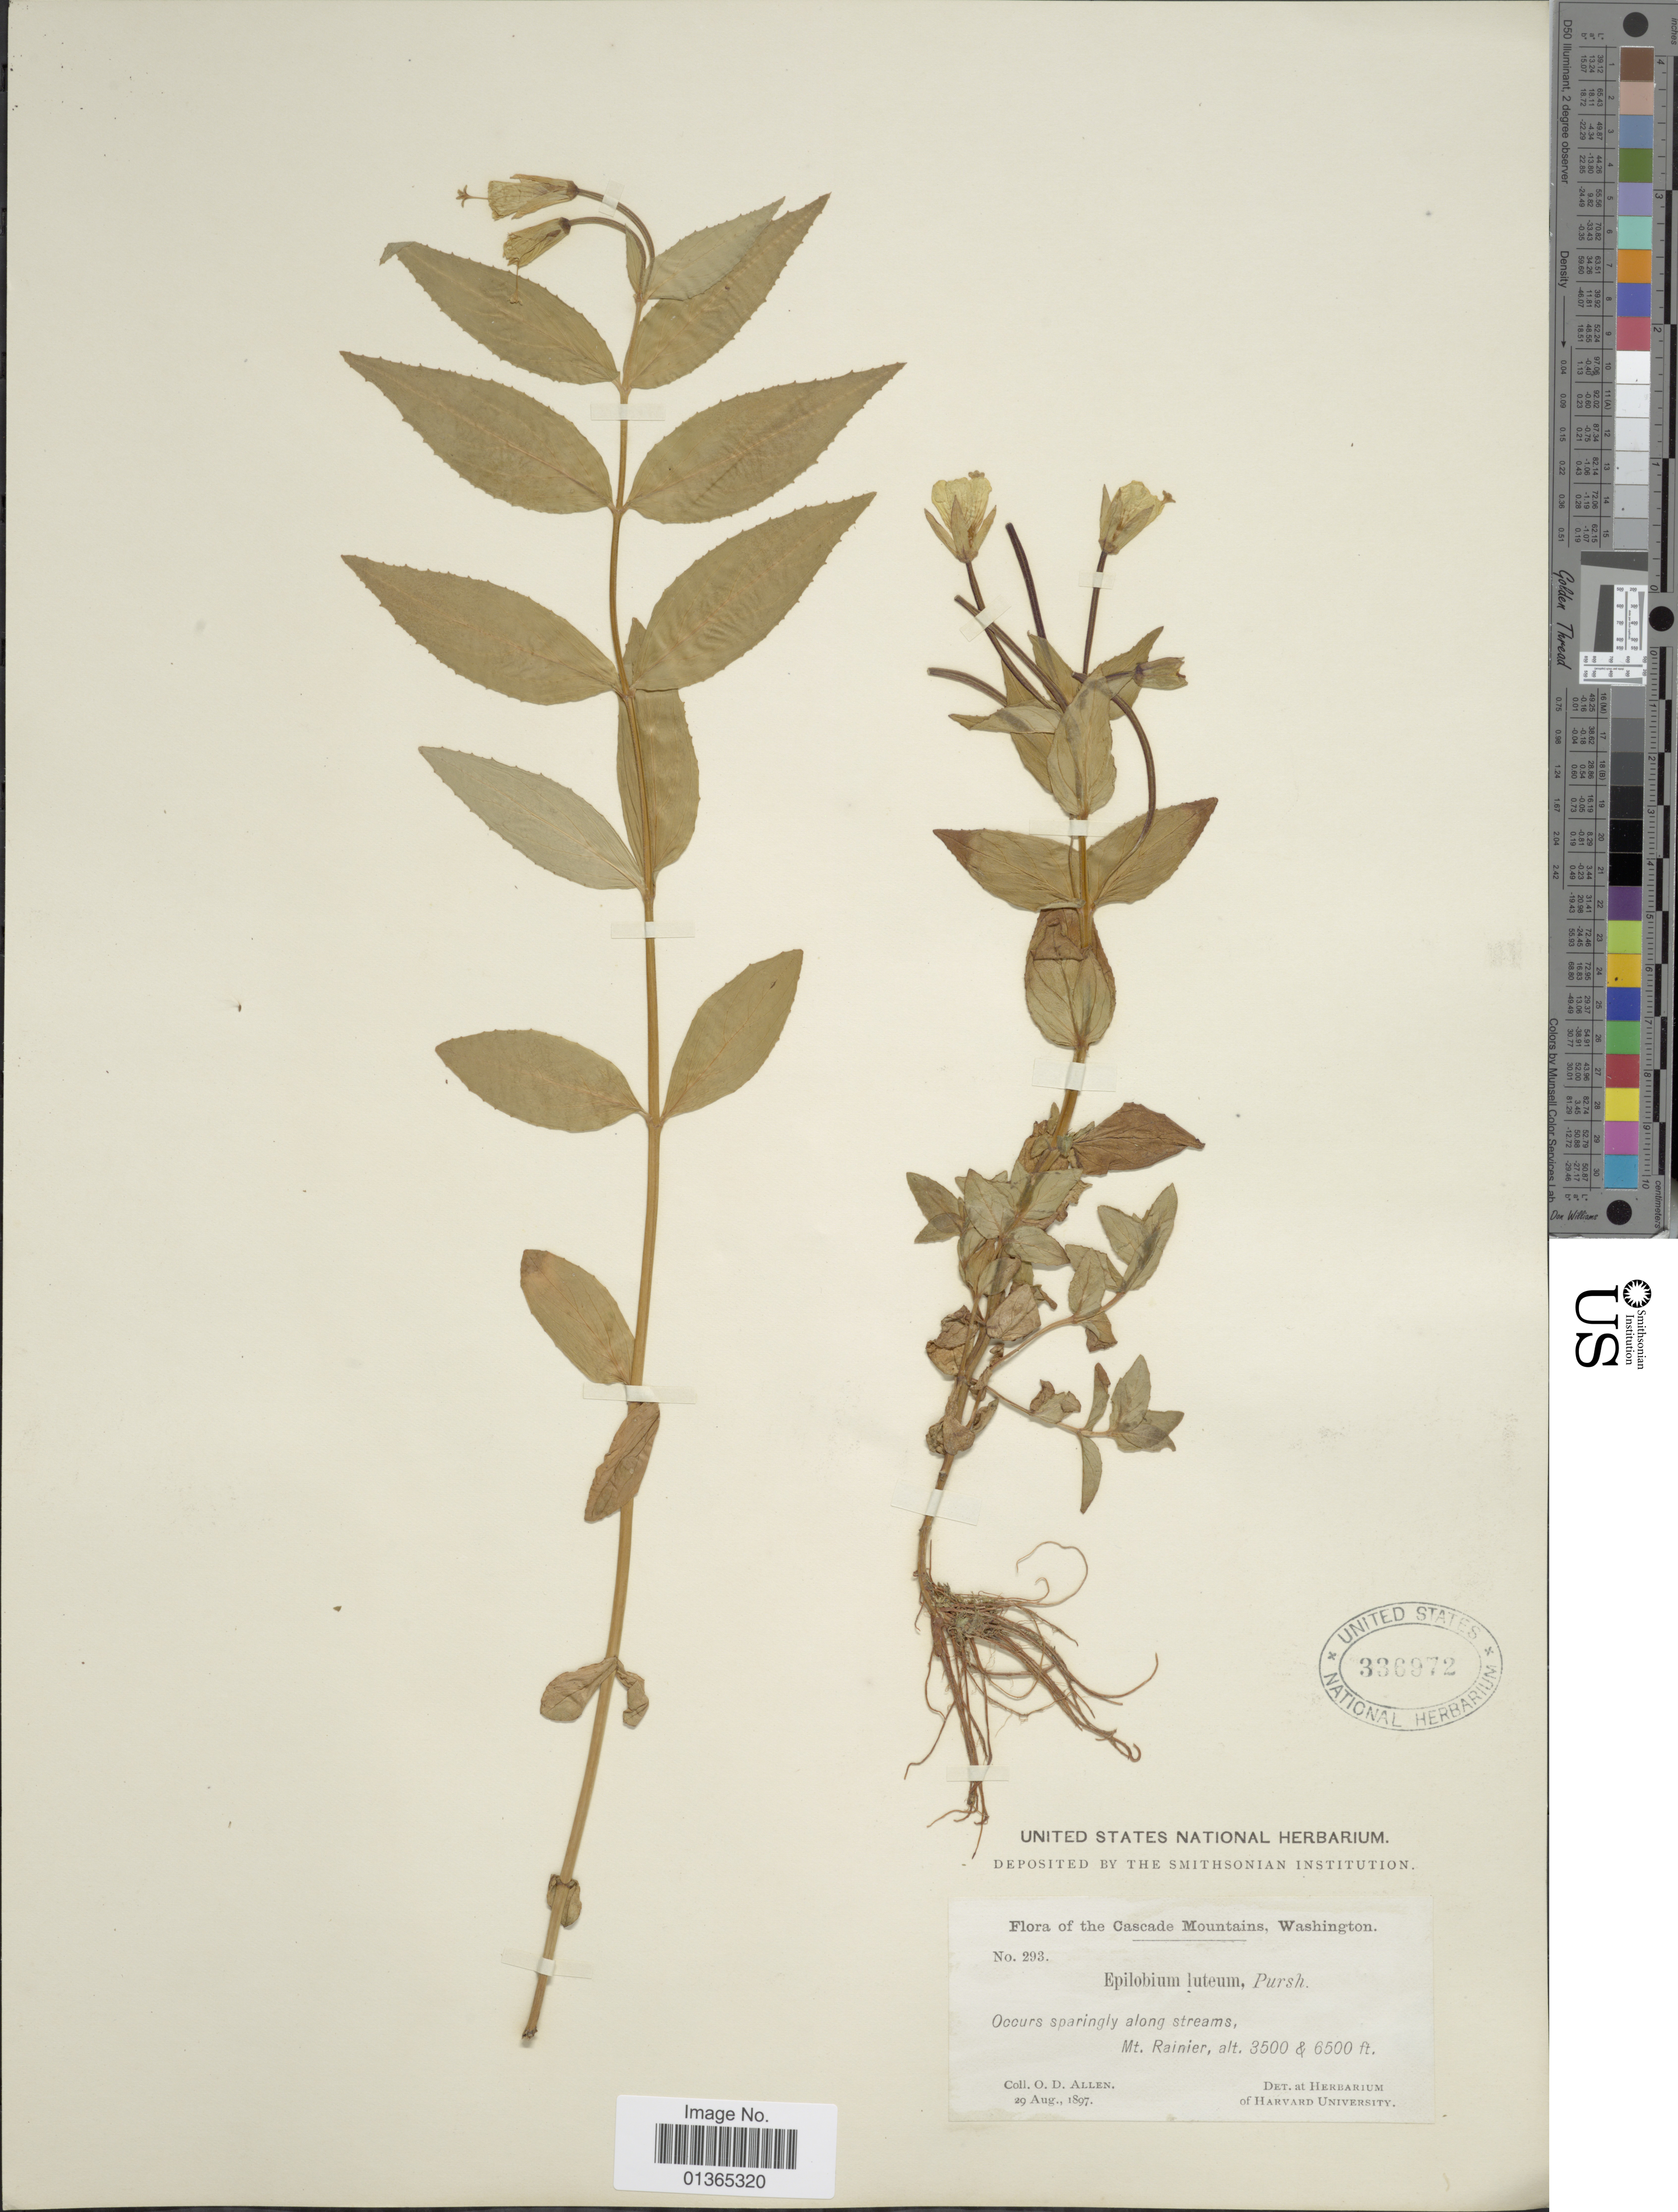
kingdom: Plantae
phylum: Tracheophyta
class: Magnoliopsida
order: Myrtales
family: Onagraceae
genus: Epilobium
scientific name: Epilobium luteum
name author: Pursh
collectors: O. D. Allen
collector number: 293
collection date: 1897-08-29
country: United States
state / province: Washington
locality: Cascade Mountains. Mt. Rainier.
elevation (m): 1067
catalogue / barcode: US 336972